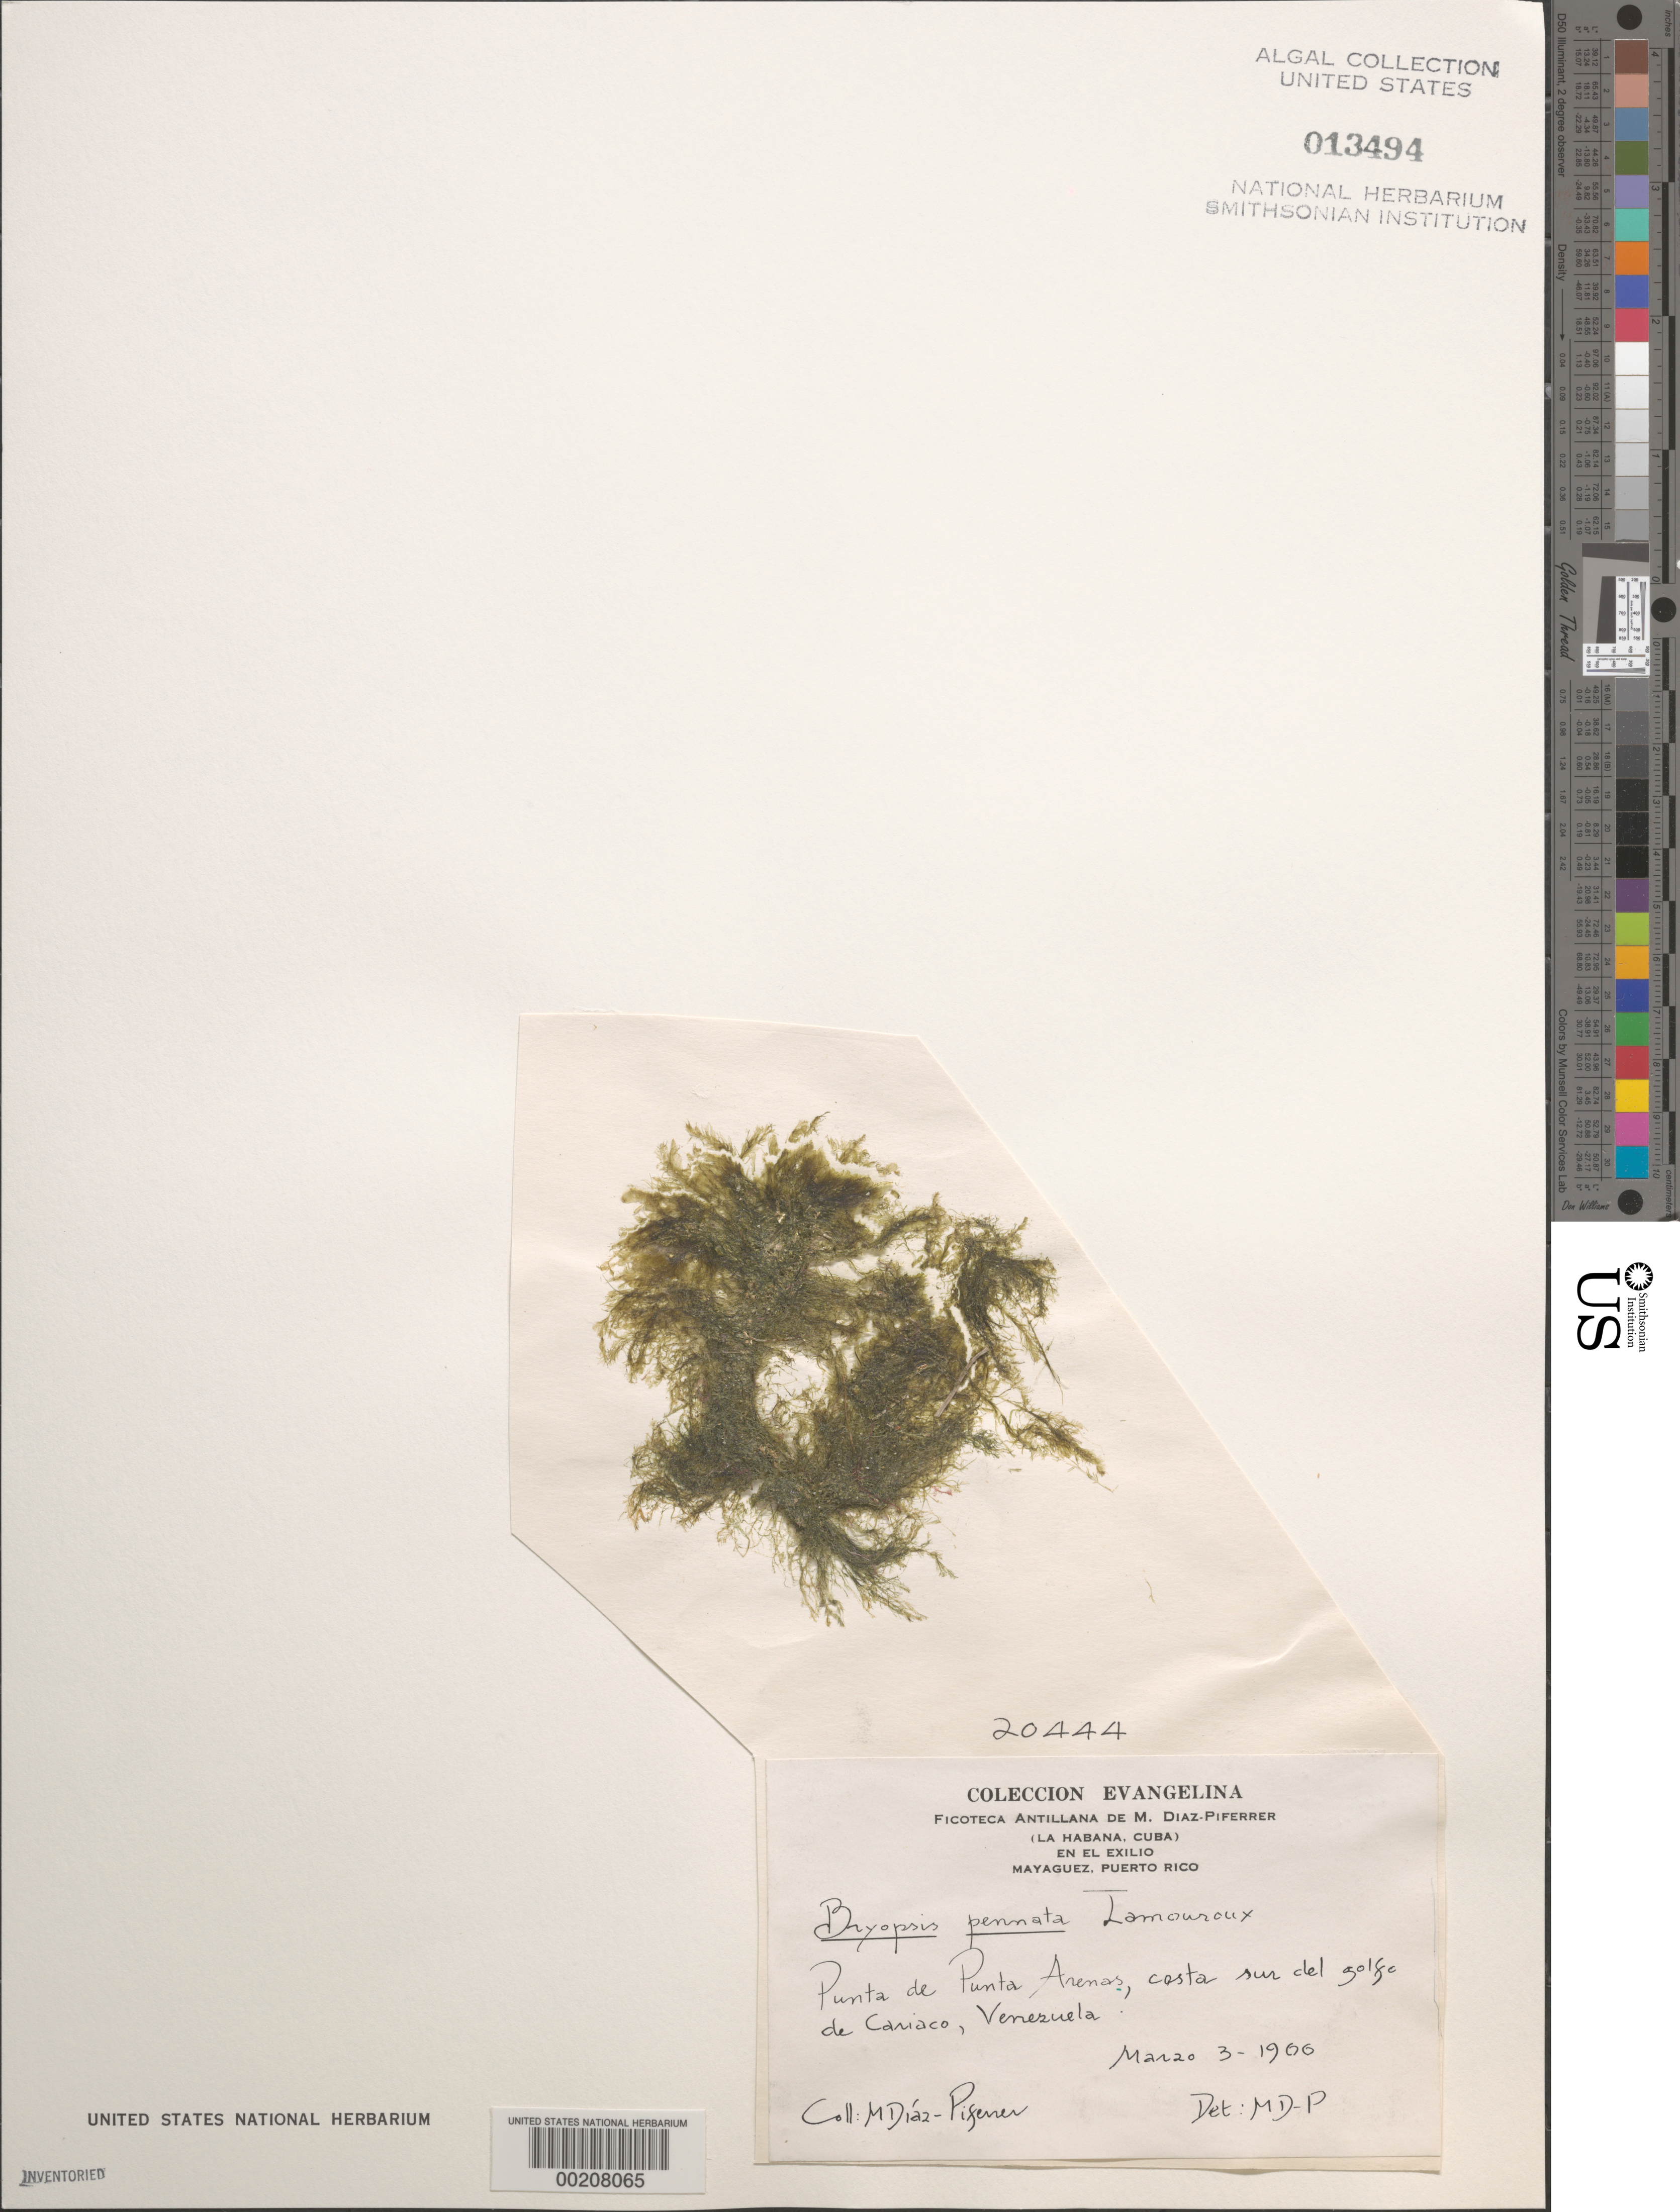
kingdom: Plantae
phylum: Chlorophyta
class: Ulvophyceae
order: Bryopsidales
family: Bryopsidaceae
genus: Bryopsis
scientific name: Bryopsis pennata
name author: J.V.Lamouroux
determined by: Diaz-Piferrer, M.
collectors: M. Diaz-Piferrer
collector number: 20444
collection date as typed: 03 Mar 1966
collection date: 1966-03-03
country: Venezuela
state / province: Sucre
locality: Punta Arena, Golfo de Cariaco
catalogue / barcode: US 13494